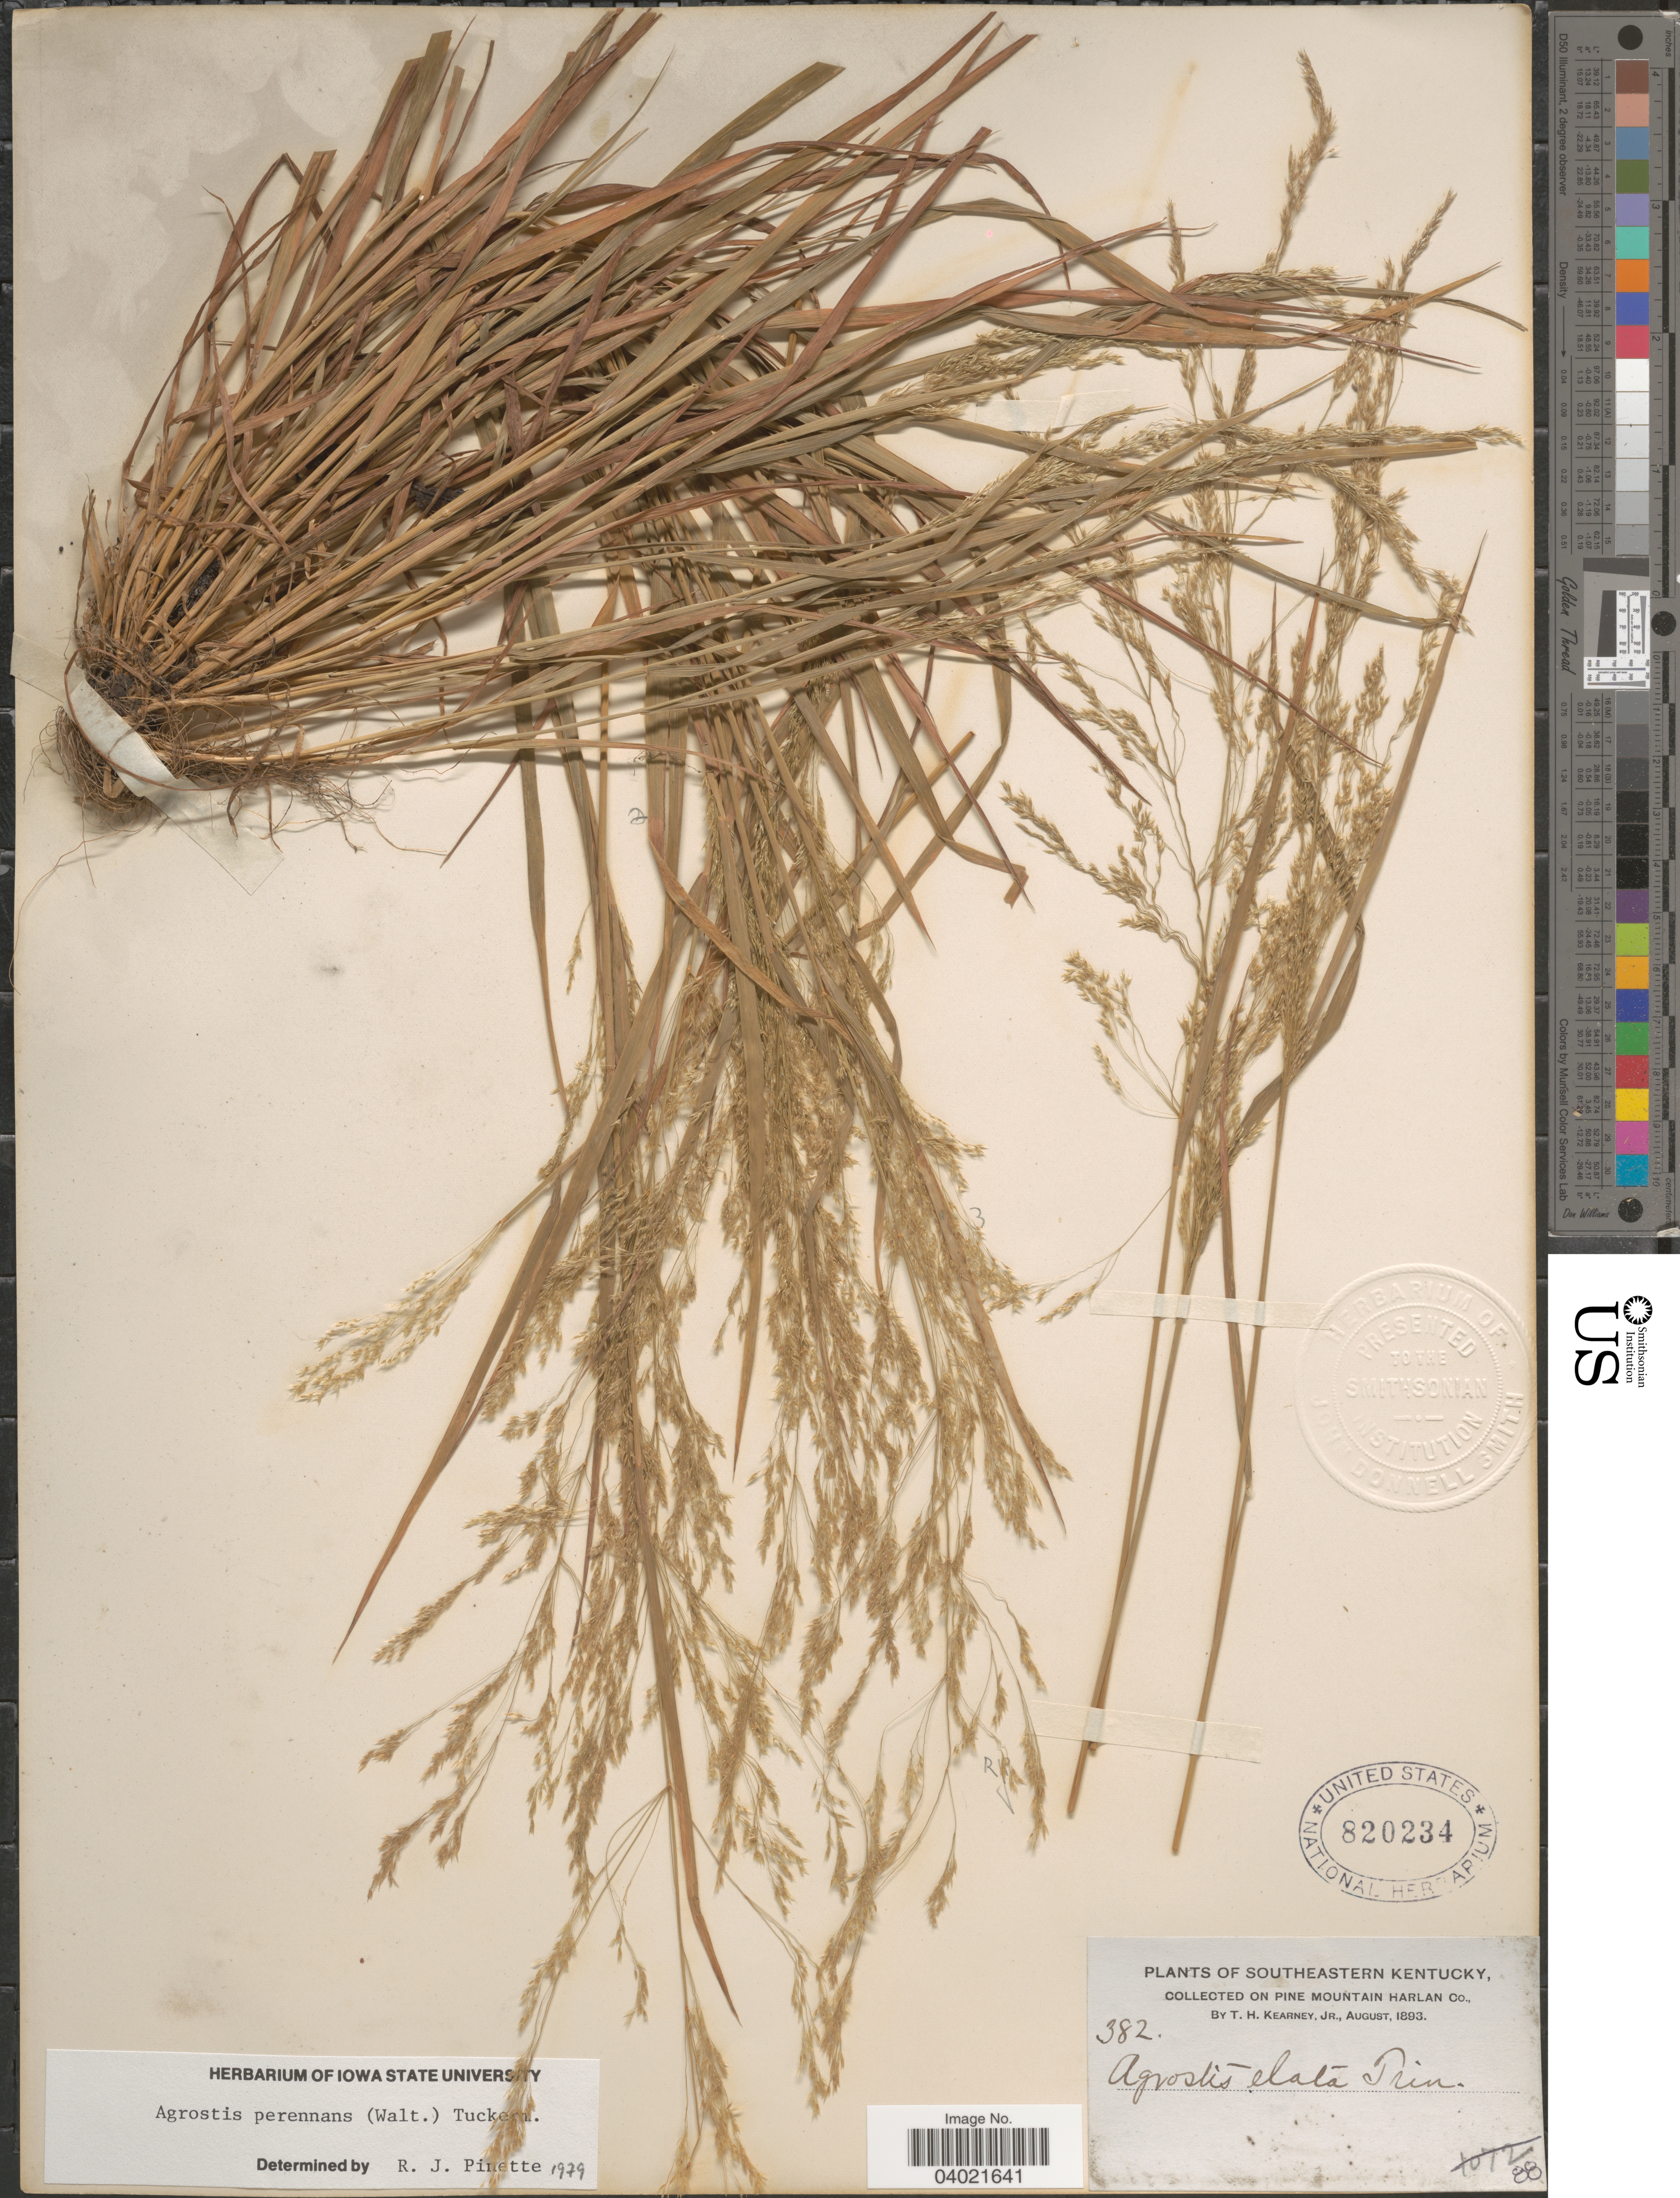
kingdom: Plantae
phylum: Tracheophyta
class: Liliopsida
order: Poales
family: Poaceae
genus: Agrostis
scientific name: Agrostis perennans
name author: (Walter) Tuck.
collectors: T. H. Kearney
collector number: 382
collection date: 1893-08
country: United States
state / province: Kentucky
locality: Southeastern Kentucky. On Pine Mountain Harlan Co.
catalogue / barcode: US 820234